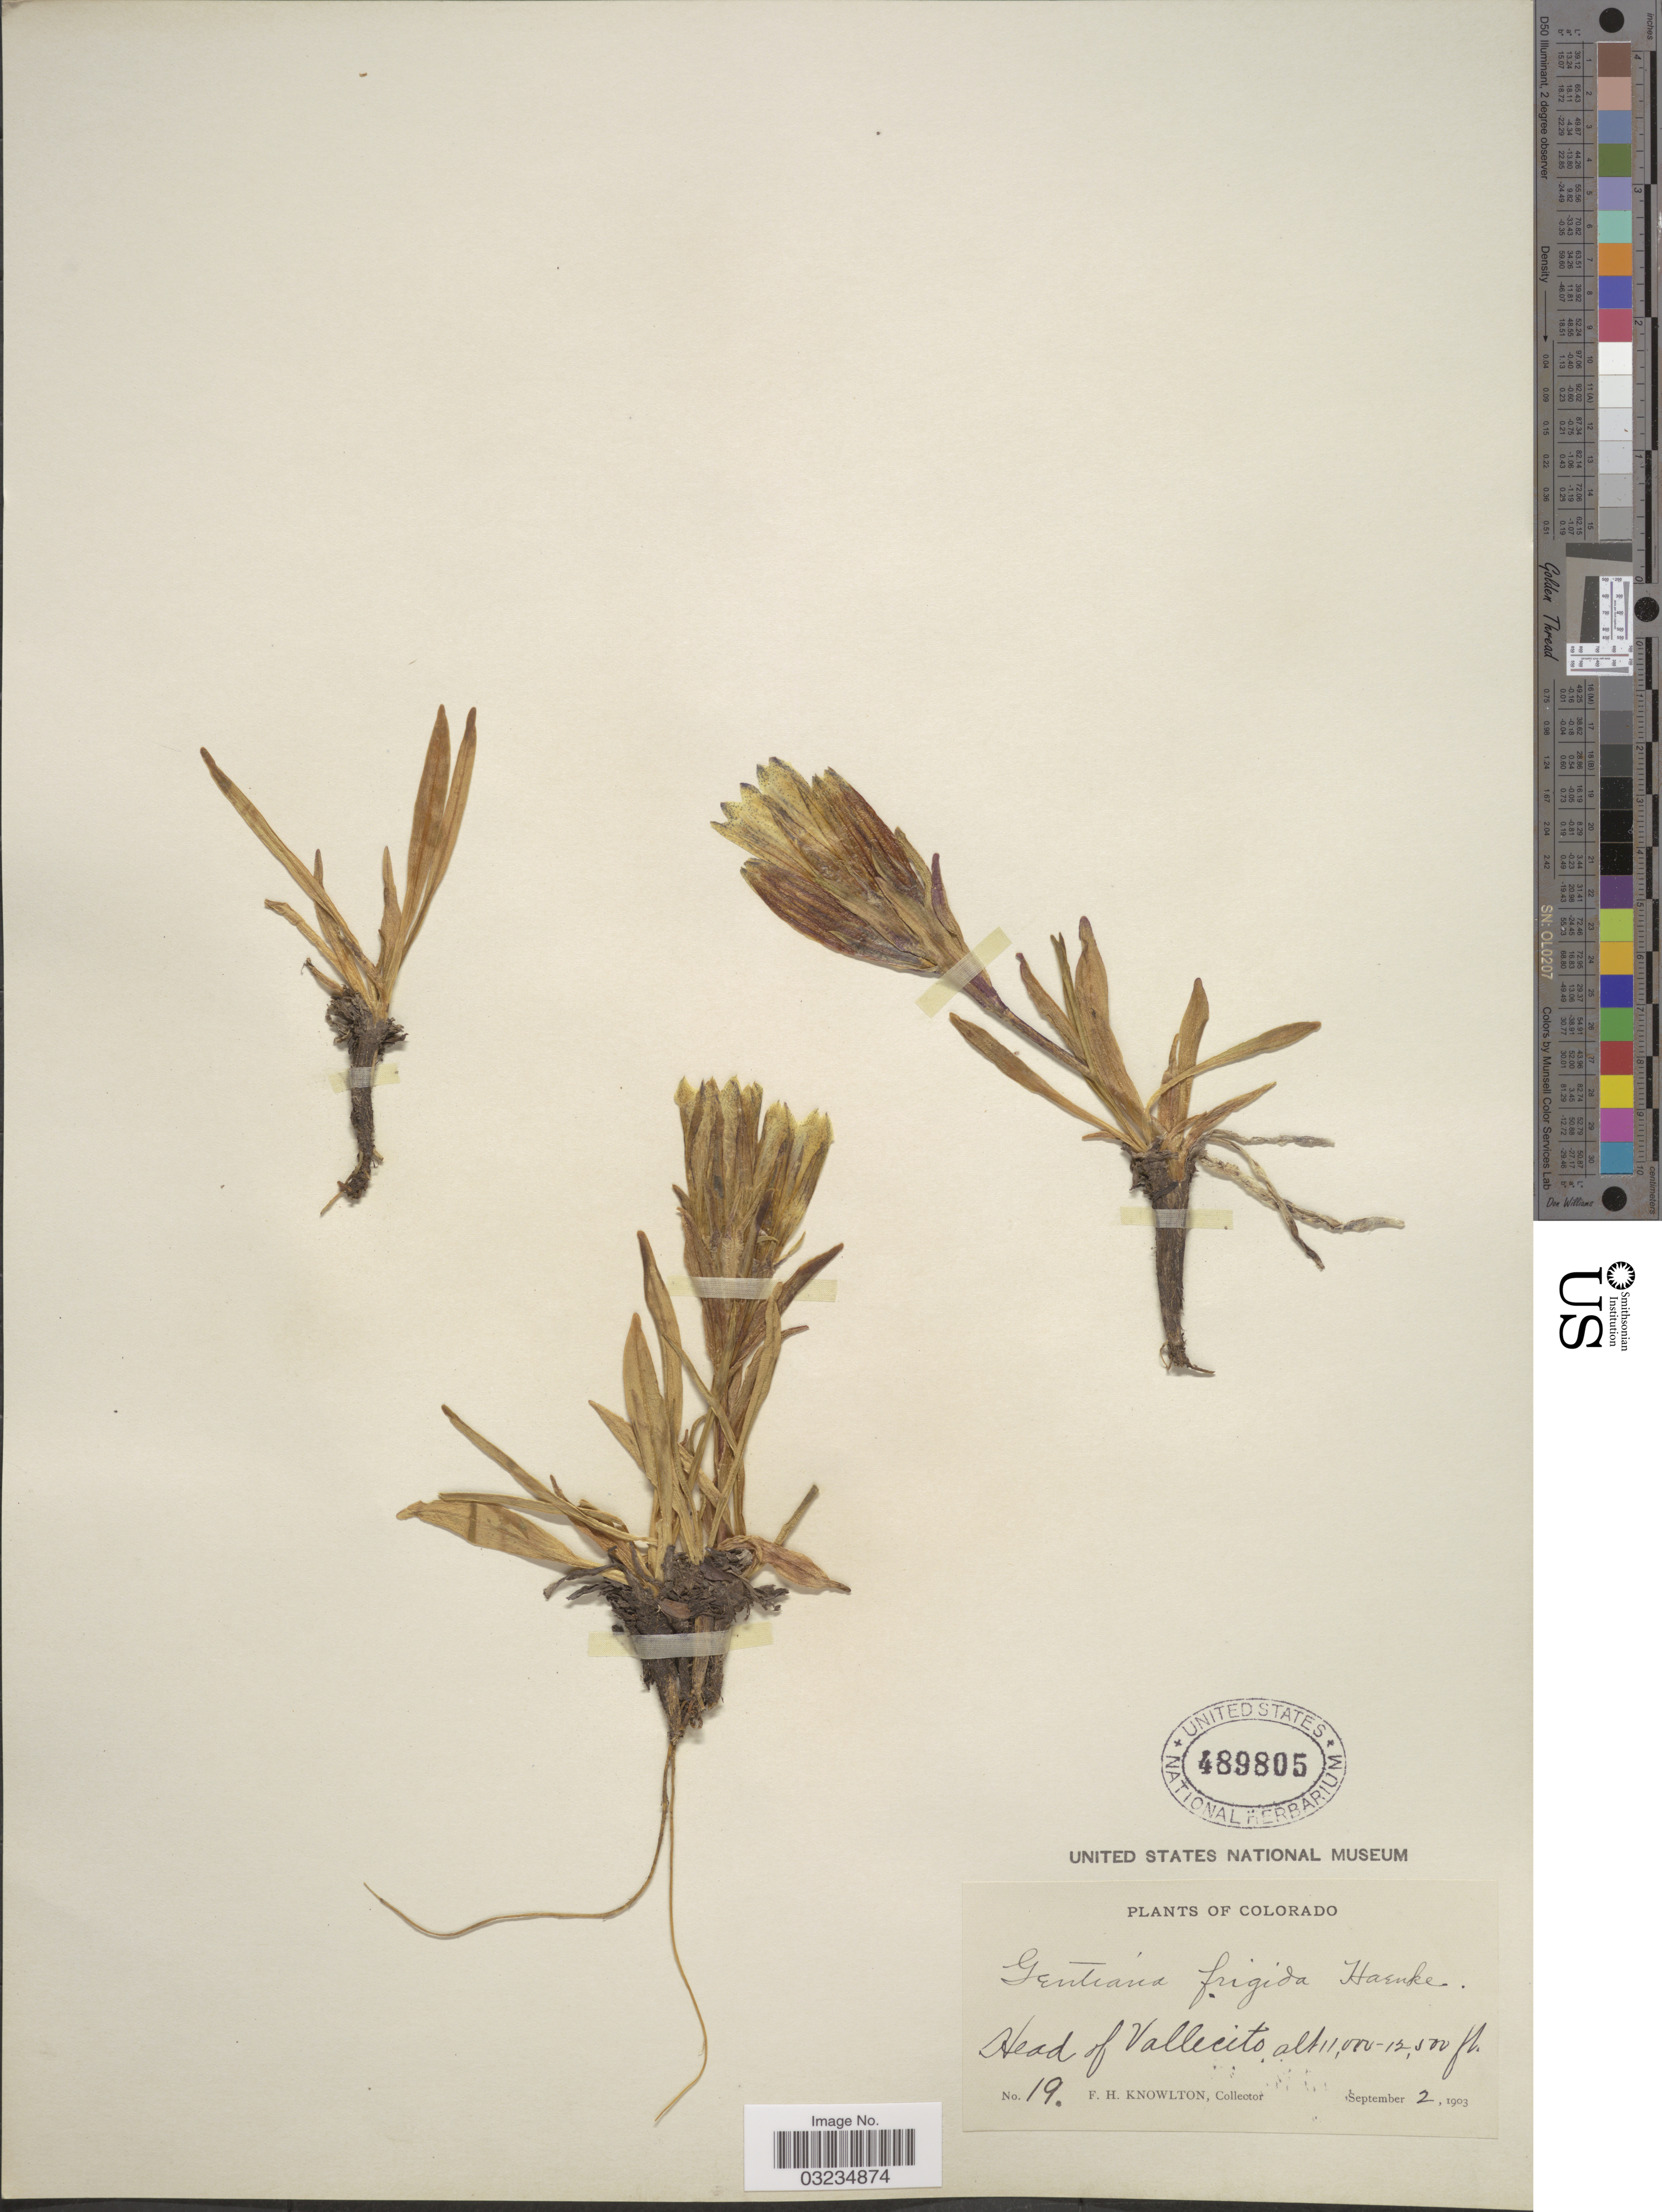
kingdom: Plantae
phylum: Tracheophyta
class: Magnoliopsida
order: Gentianales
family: Gentianaceae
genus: Gentiana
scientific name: Gentiana romanzovii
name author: Ledeb. ex Bunge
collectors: F. H. Knowlton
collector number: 19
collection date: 1903-09-02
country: United States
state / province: Colorado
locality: Head of Vallecito.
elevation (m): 3353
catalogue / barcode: US 489805